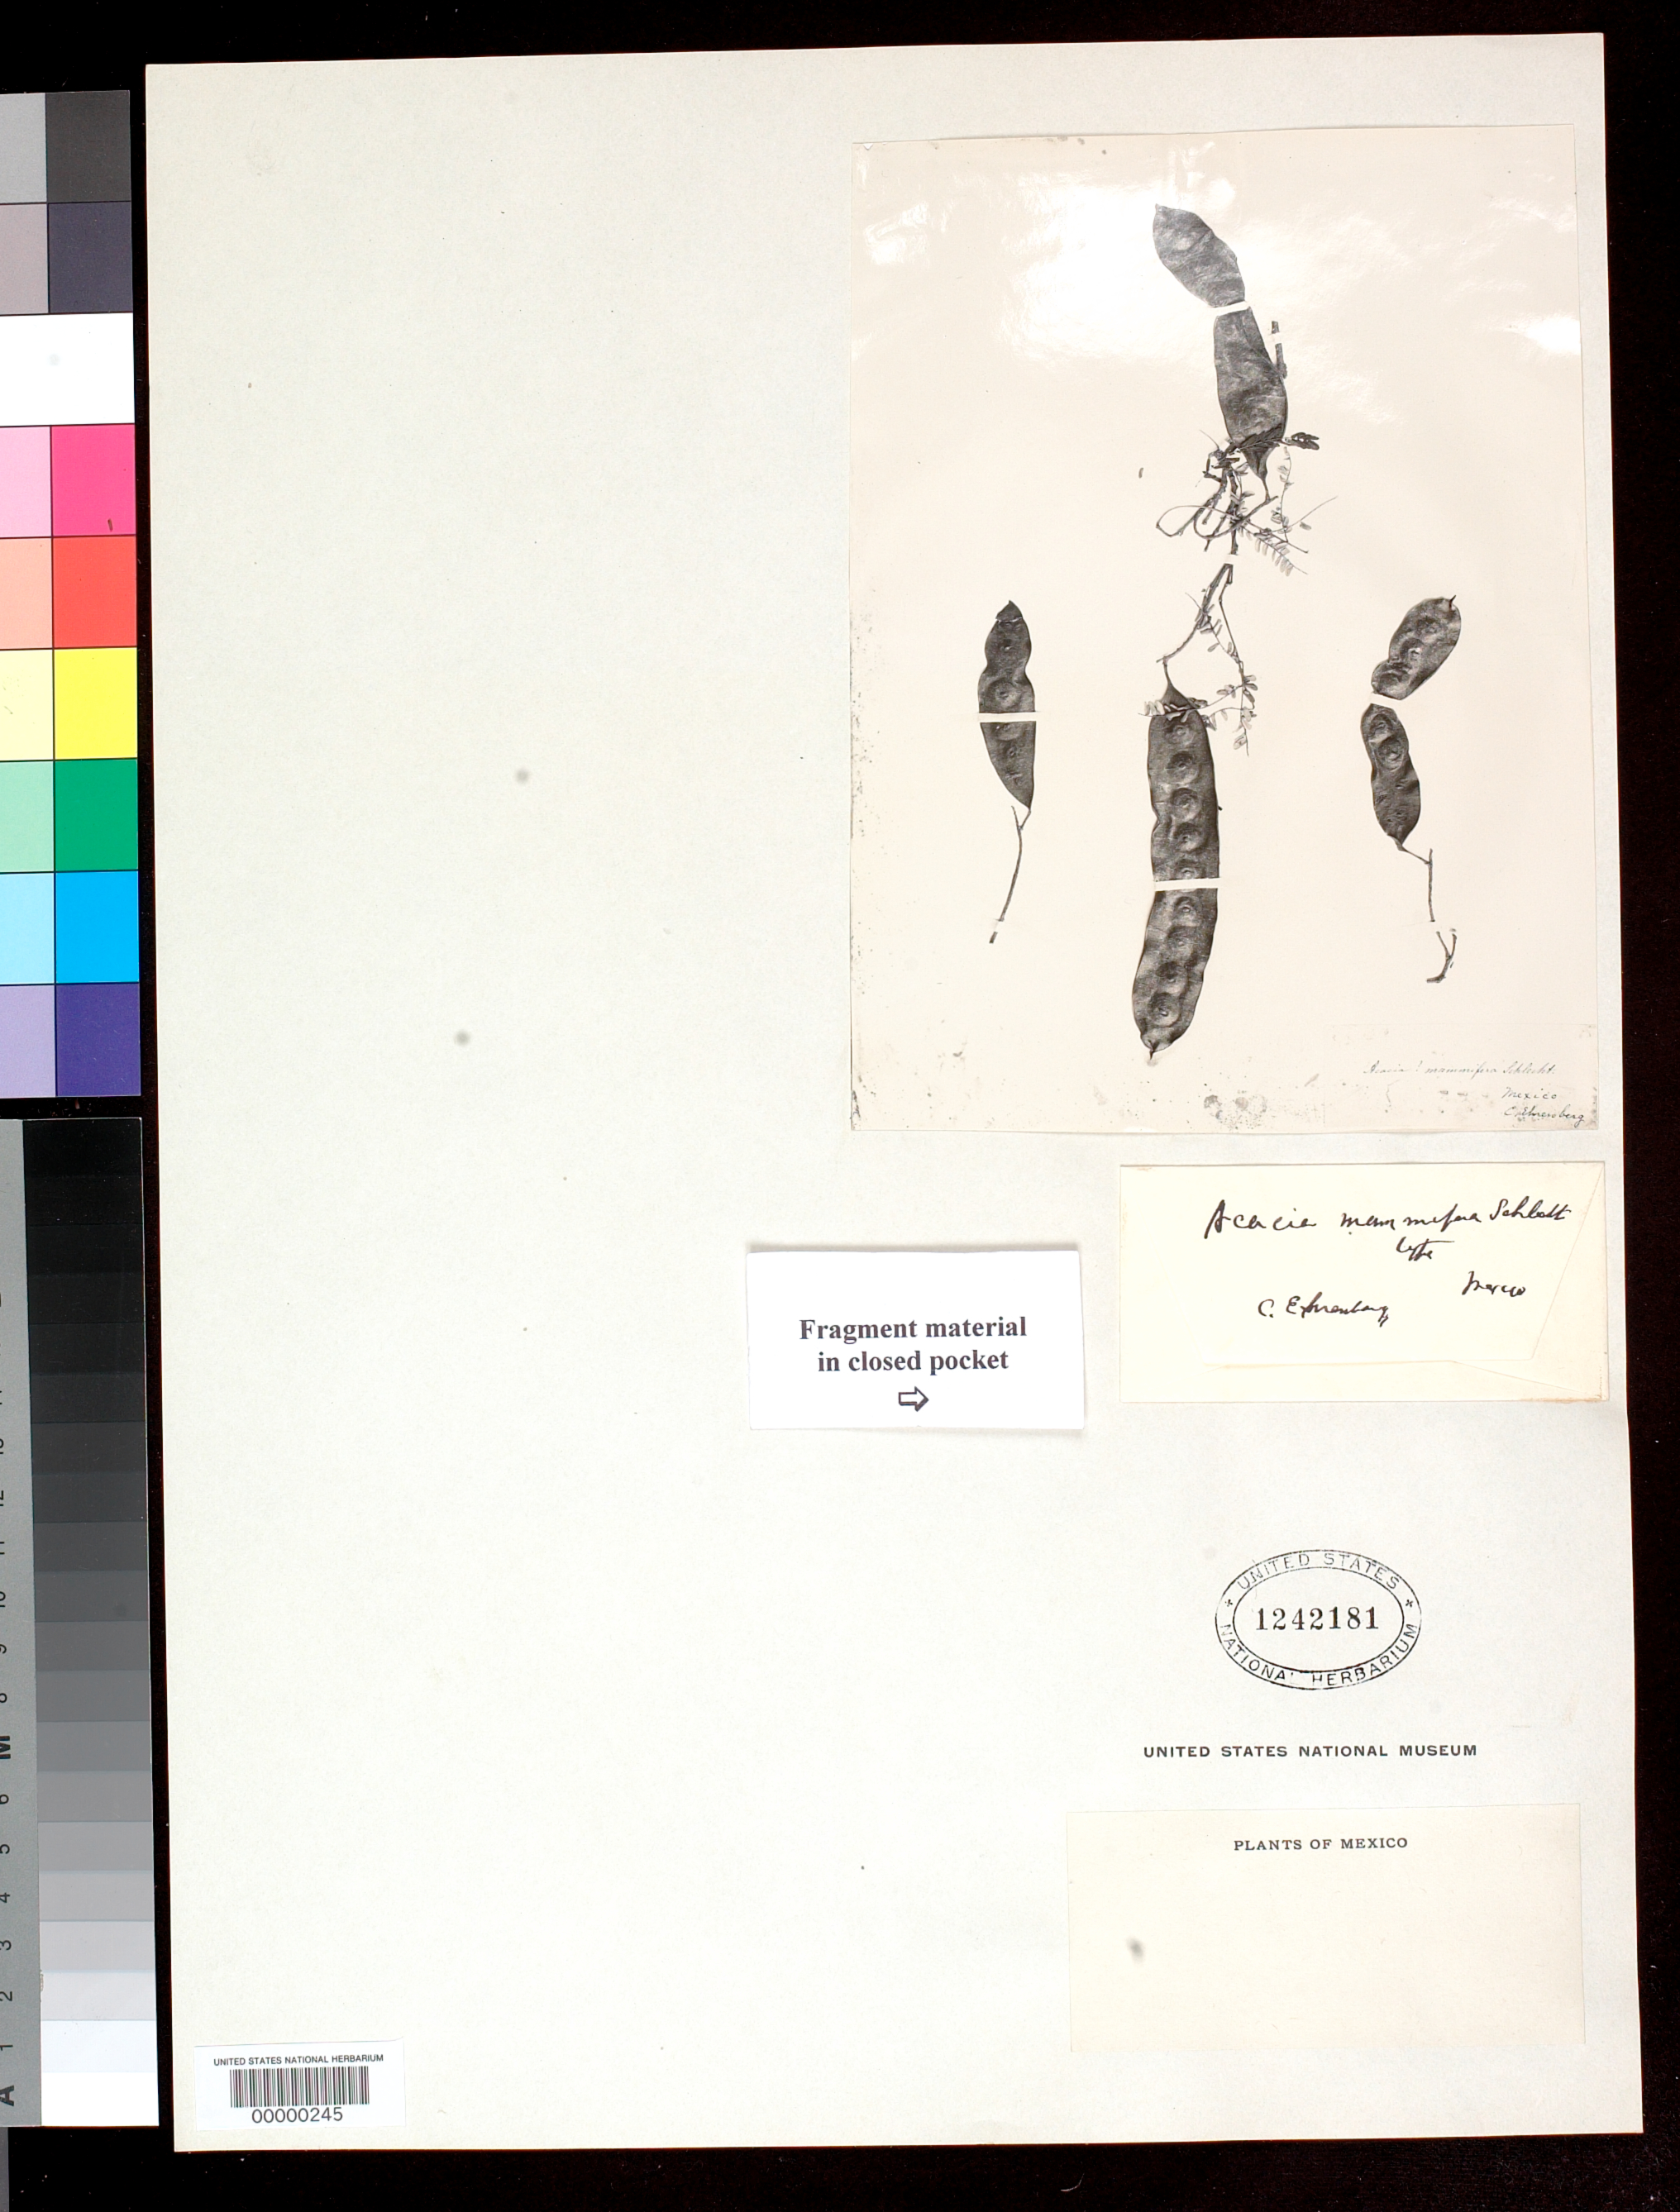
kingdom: Plantae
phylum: Tracheophyta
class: Magnoliopsida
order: Fabales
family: Fabaceae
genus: Acacia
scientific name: Acacia mammifera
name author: Schltdl.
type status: Type Fragment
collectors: C. Ehrenberg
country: Mexico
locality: E of Monserrat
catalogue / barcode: US 1242181